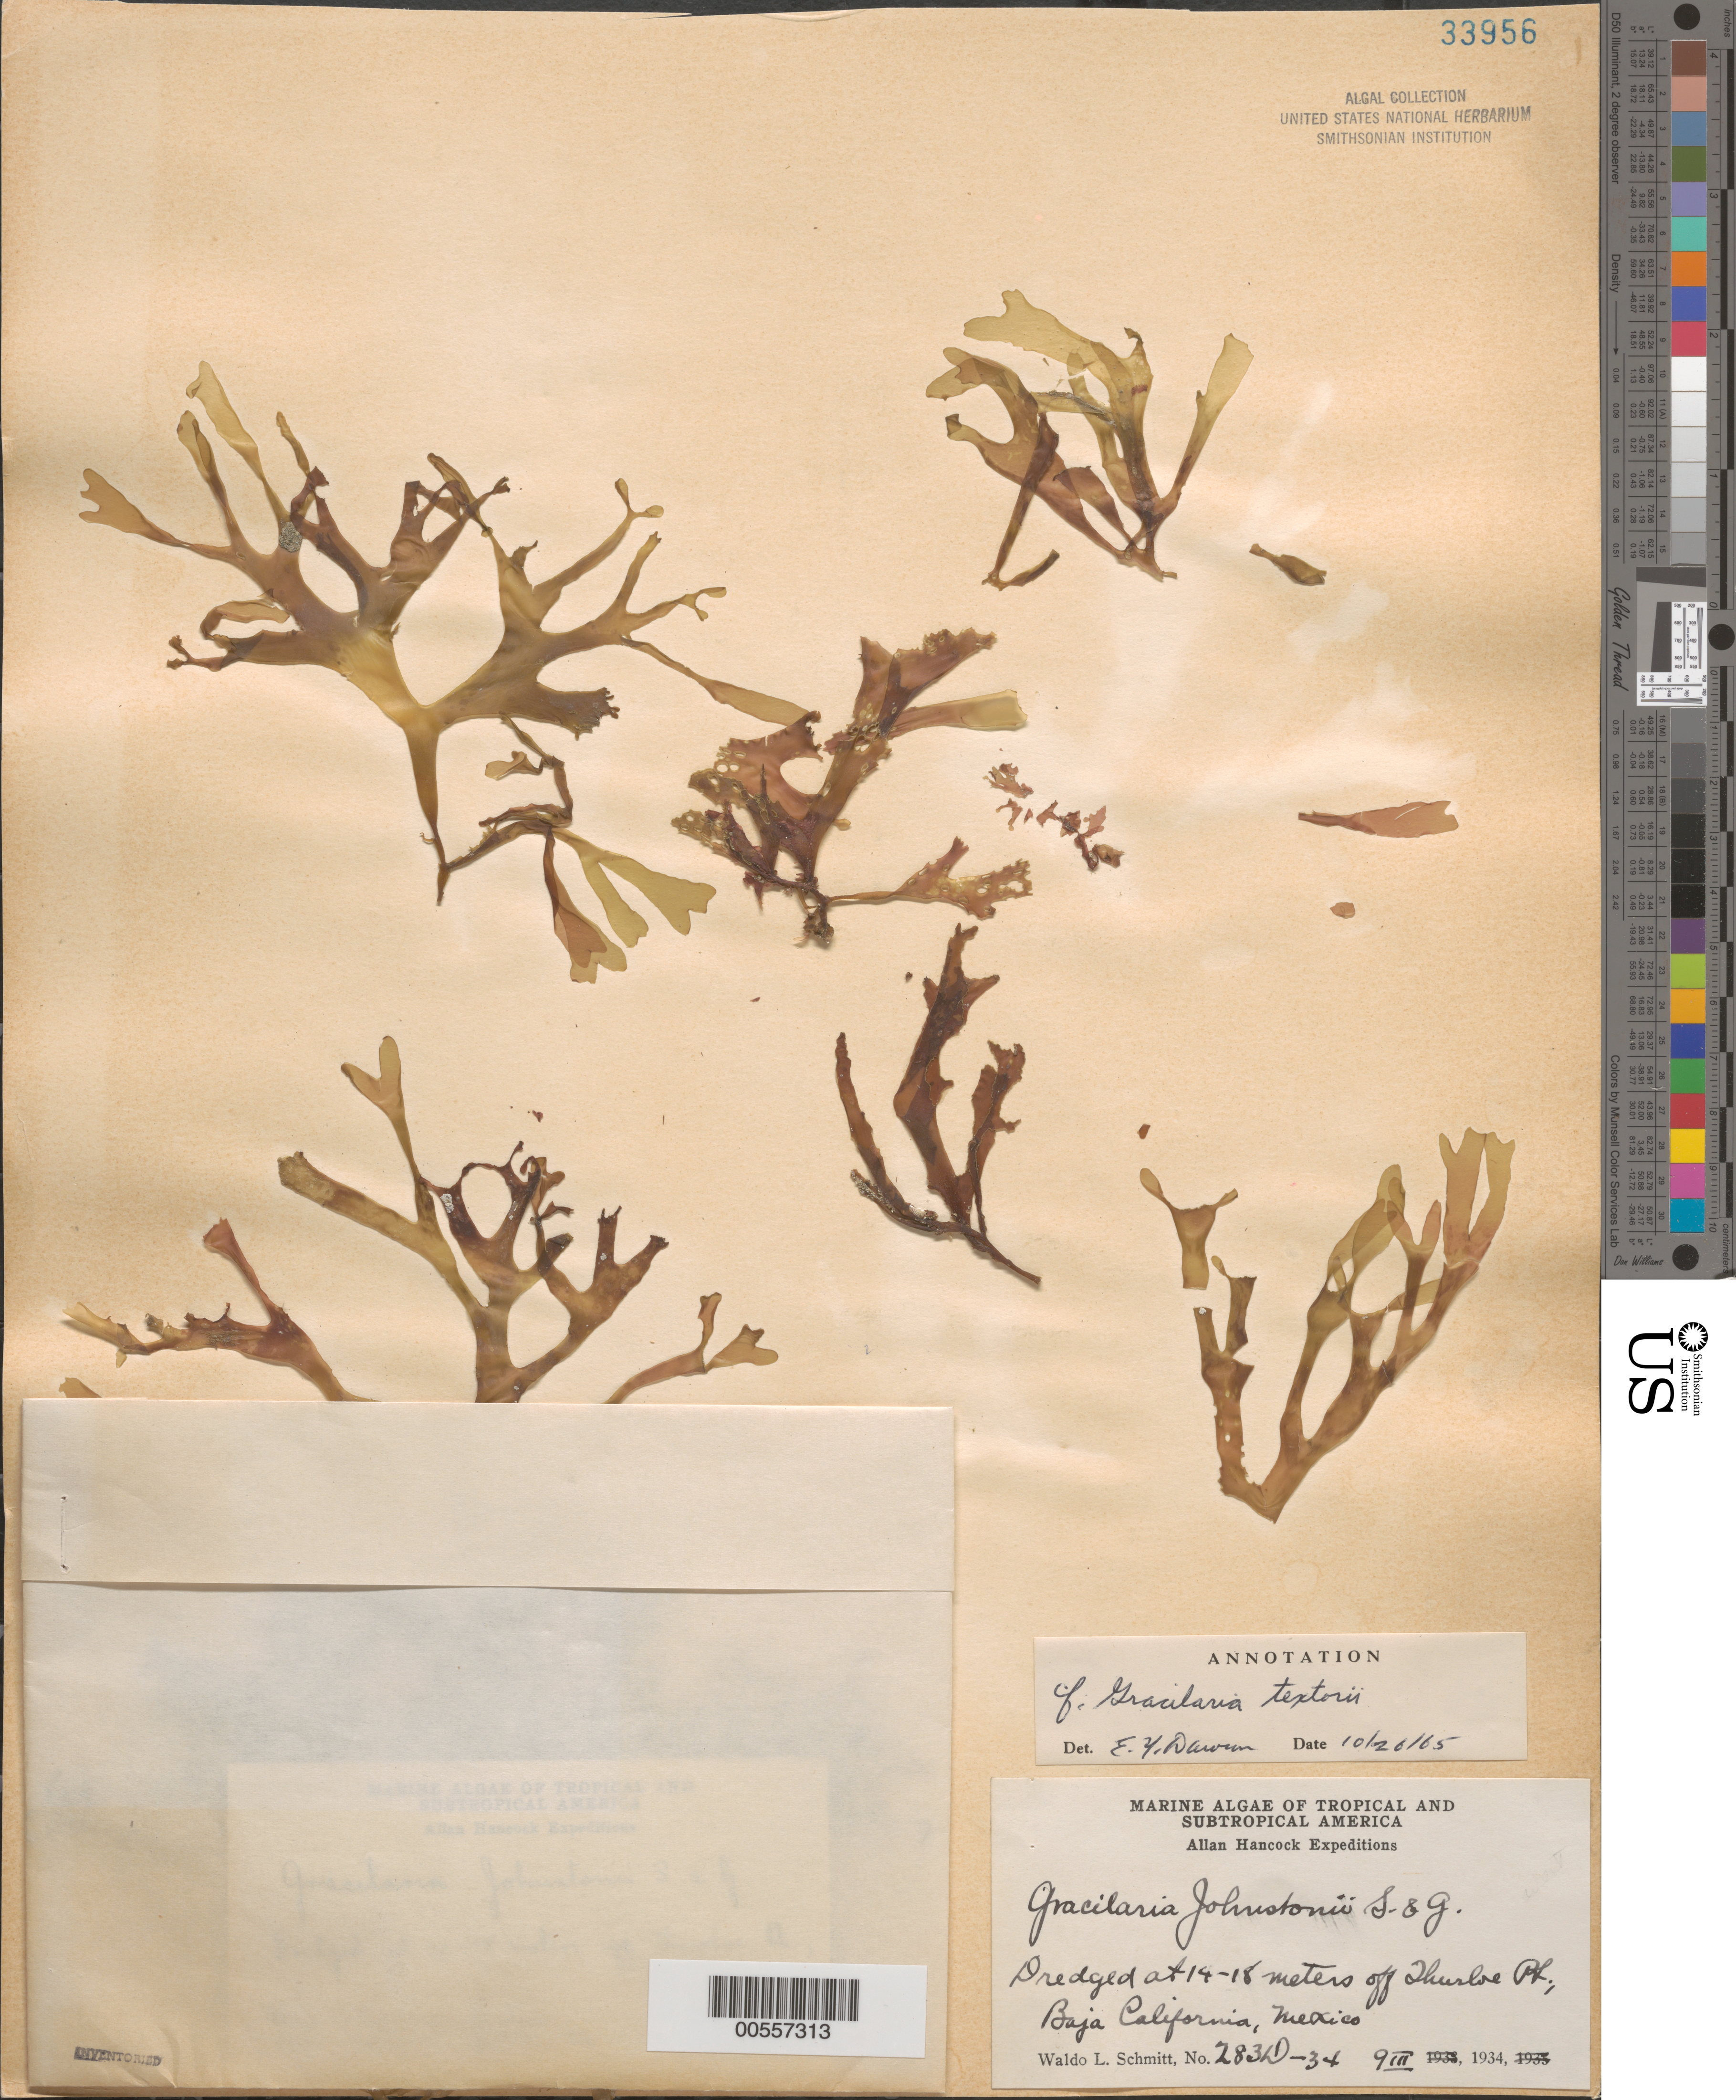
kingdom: Plantae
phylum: Rhodophyta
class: Florideophyceae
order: Gracilariales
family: Gracilariaceae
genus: Gracilaria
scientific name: Gracilaria textorii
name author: (Suringar) De Toni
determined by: Dawson, E. Y.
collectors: W. L. Schmitt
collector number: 283d-34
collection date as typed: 09 Mar 1934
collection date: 1934-03-09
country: Mexico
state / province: Baja California Sur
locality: Off Punta Thurloe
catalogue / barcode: US 33956